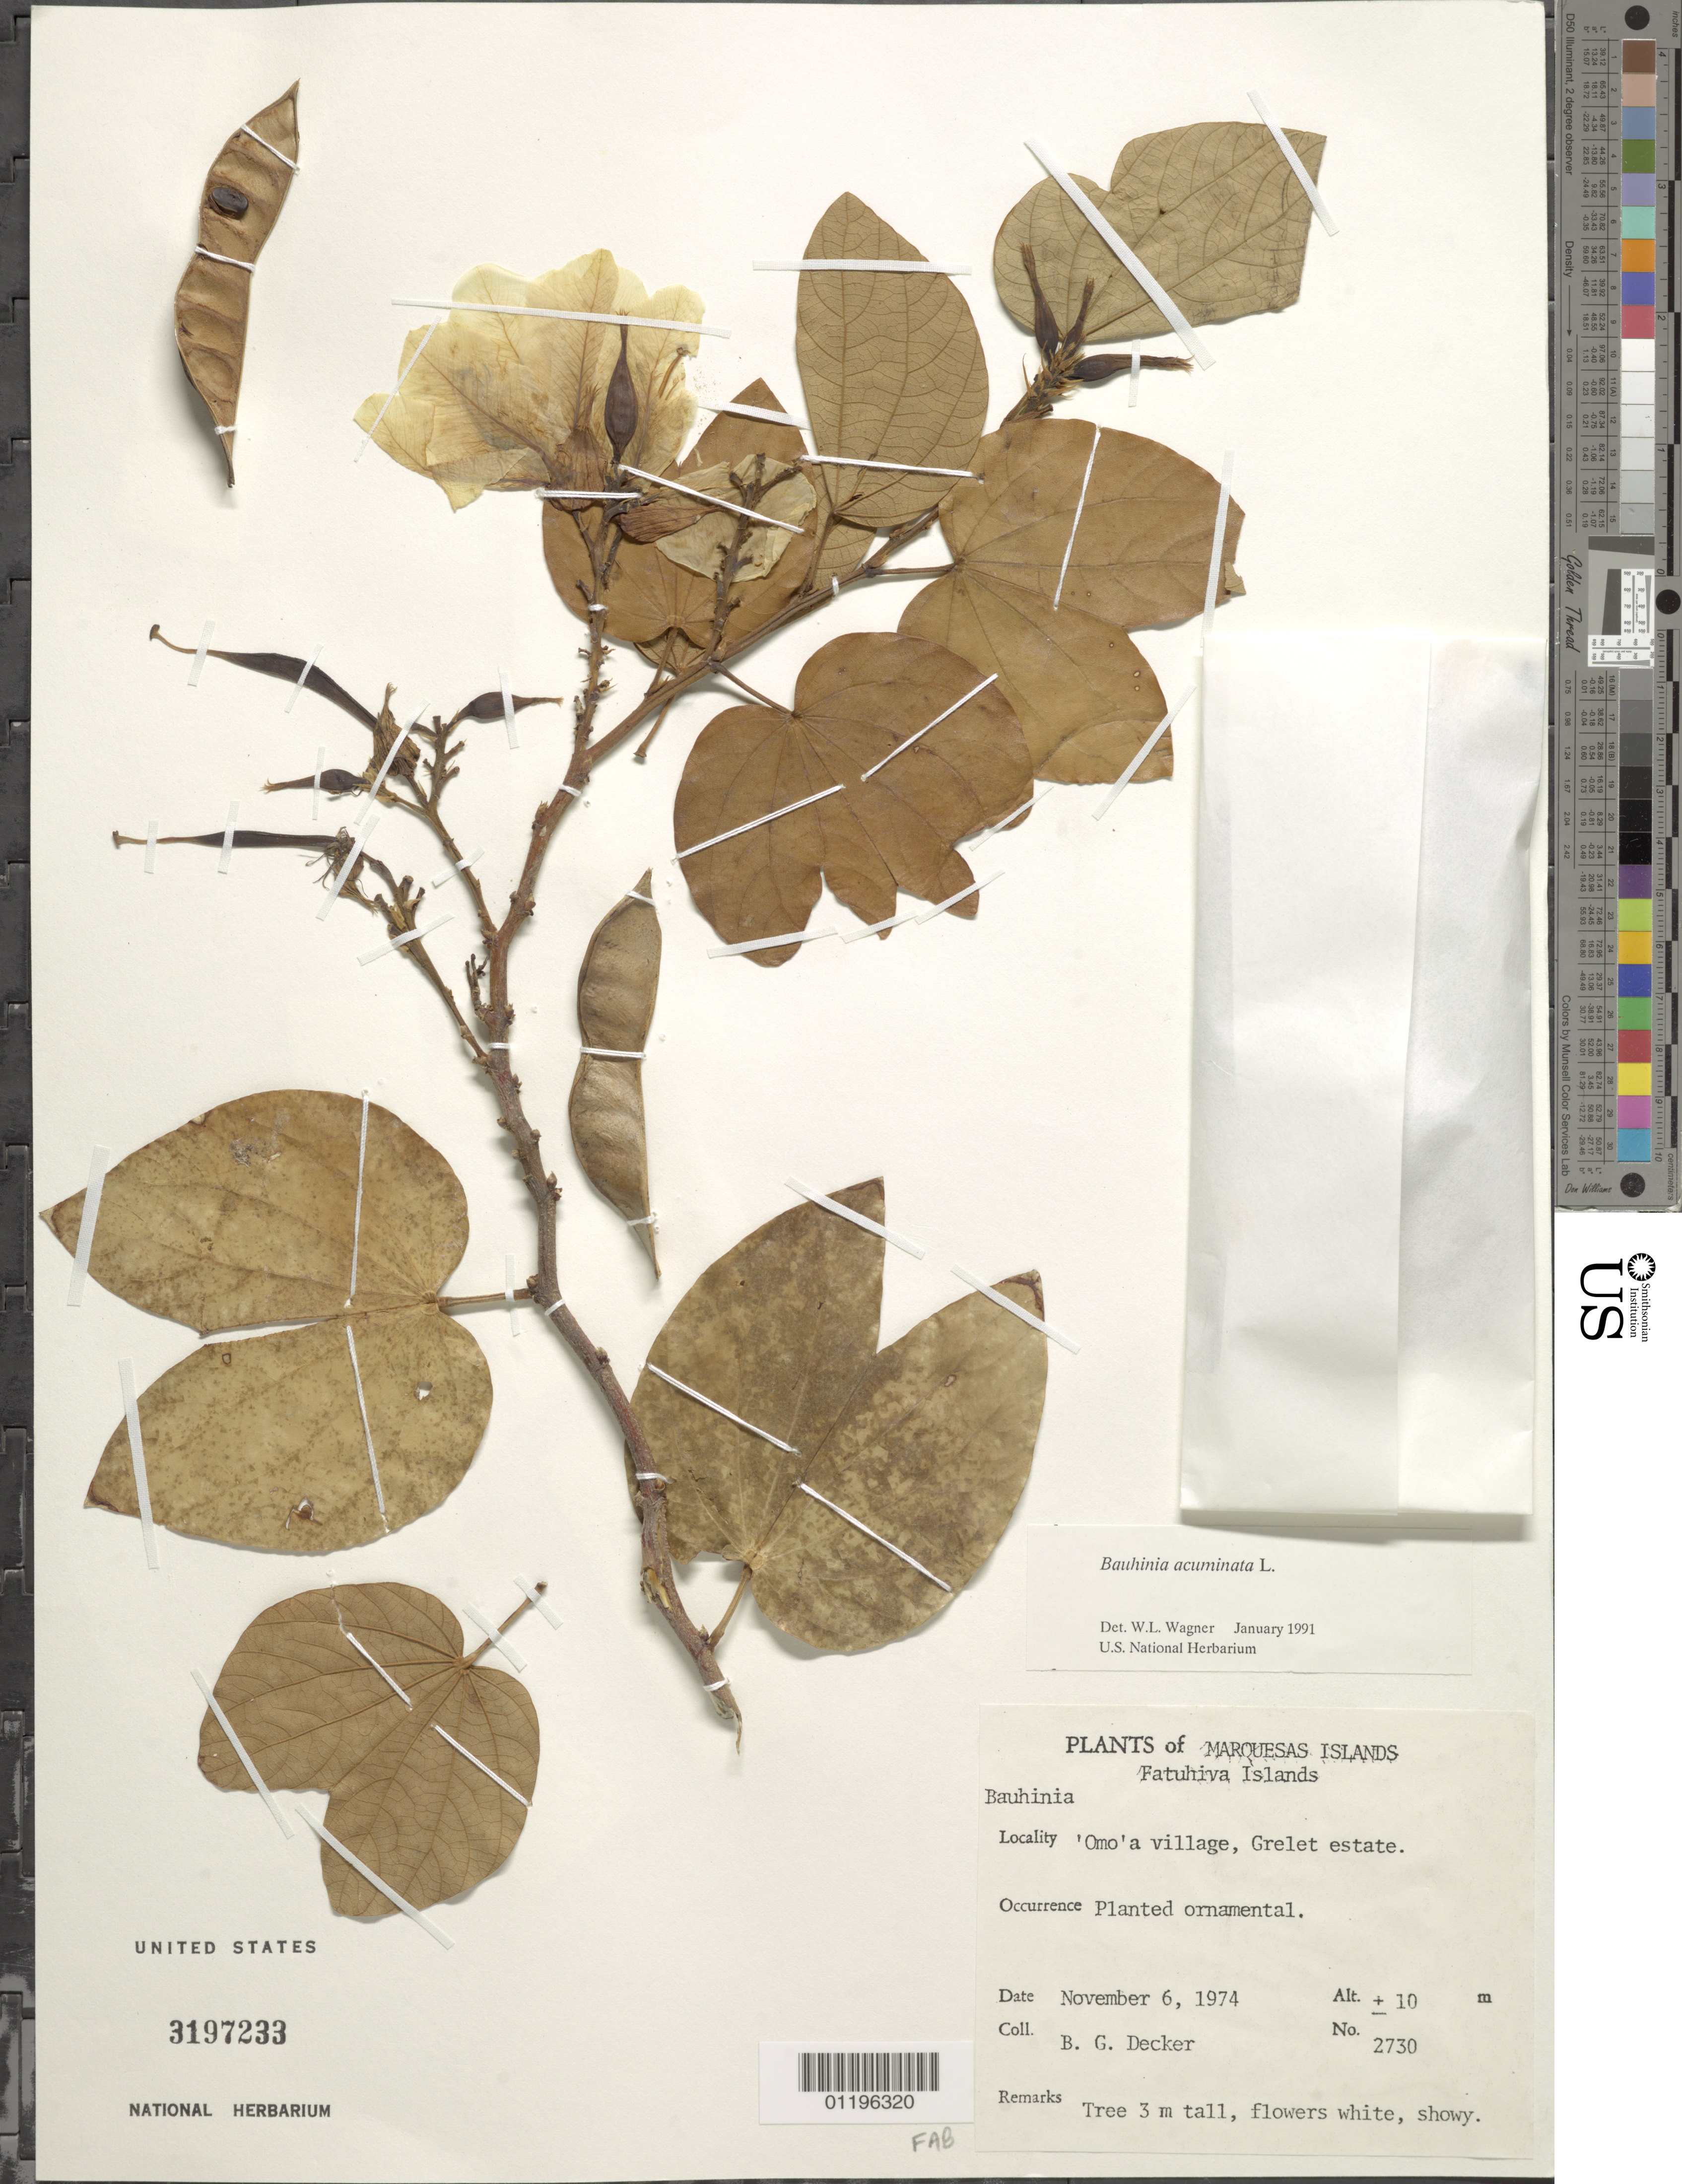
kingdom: Plantae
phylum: Tracheophyta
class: Magnoliopsida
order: Fabales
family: Fabaceae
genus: Bauhinia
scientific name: Bauhinia acuminata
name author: L.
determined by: Wagner, W. L., (BOT), Smithsonian Institution - National Museum of Natural History (UNITED STATES)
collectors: B. G. Decker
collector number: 2730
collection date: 1974-11-06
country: French Polynesia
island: Fatu Hiva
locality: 'Omo'a village, Grelet estate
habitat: Planted ornamental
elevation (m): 10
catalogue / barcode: US 3197233